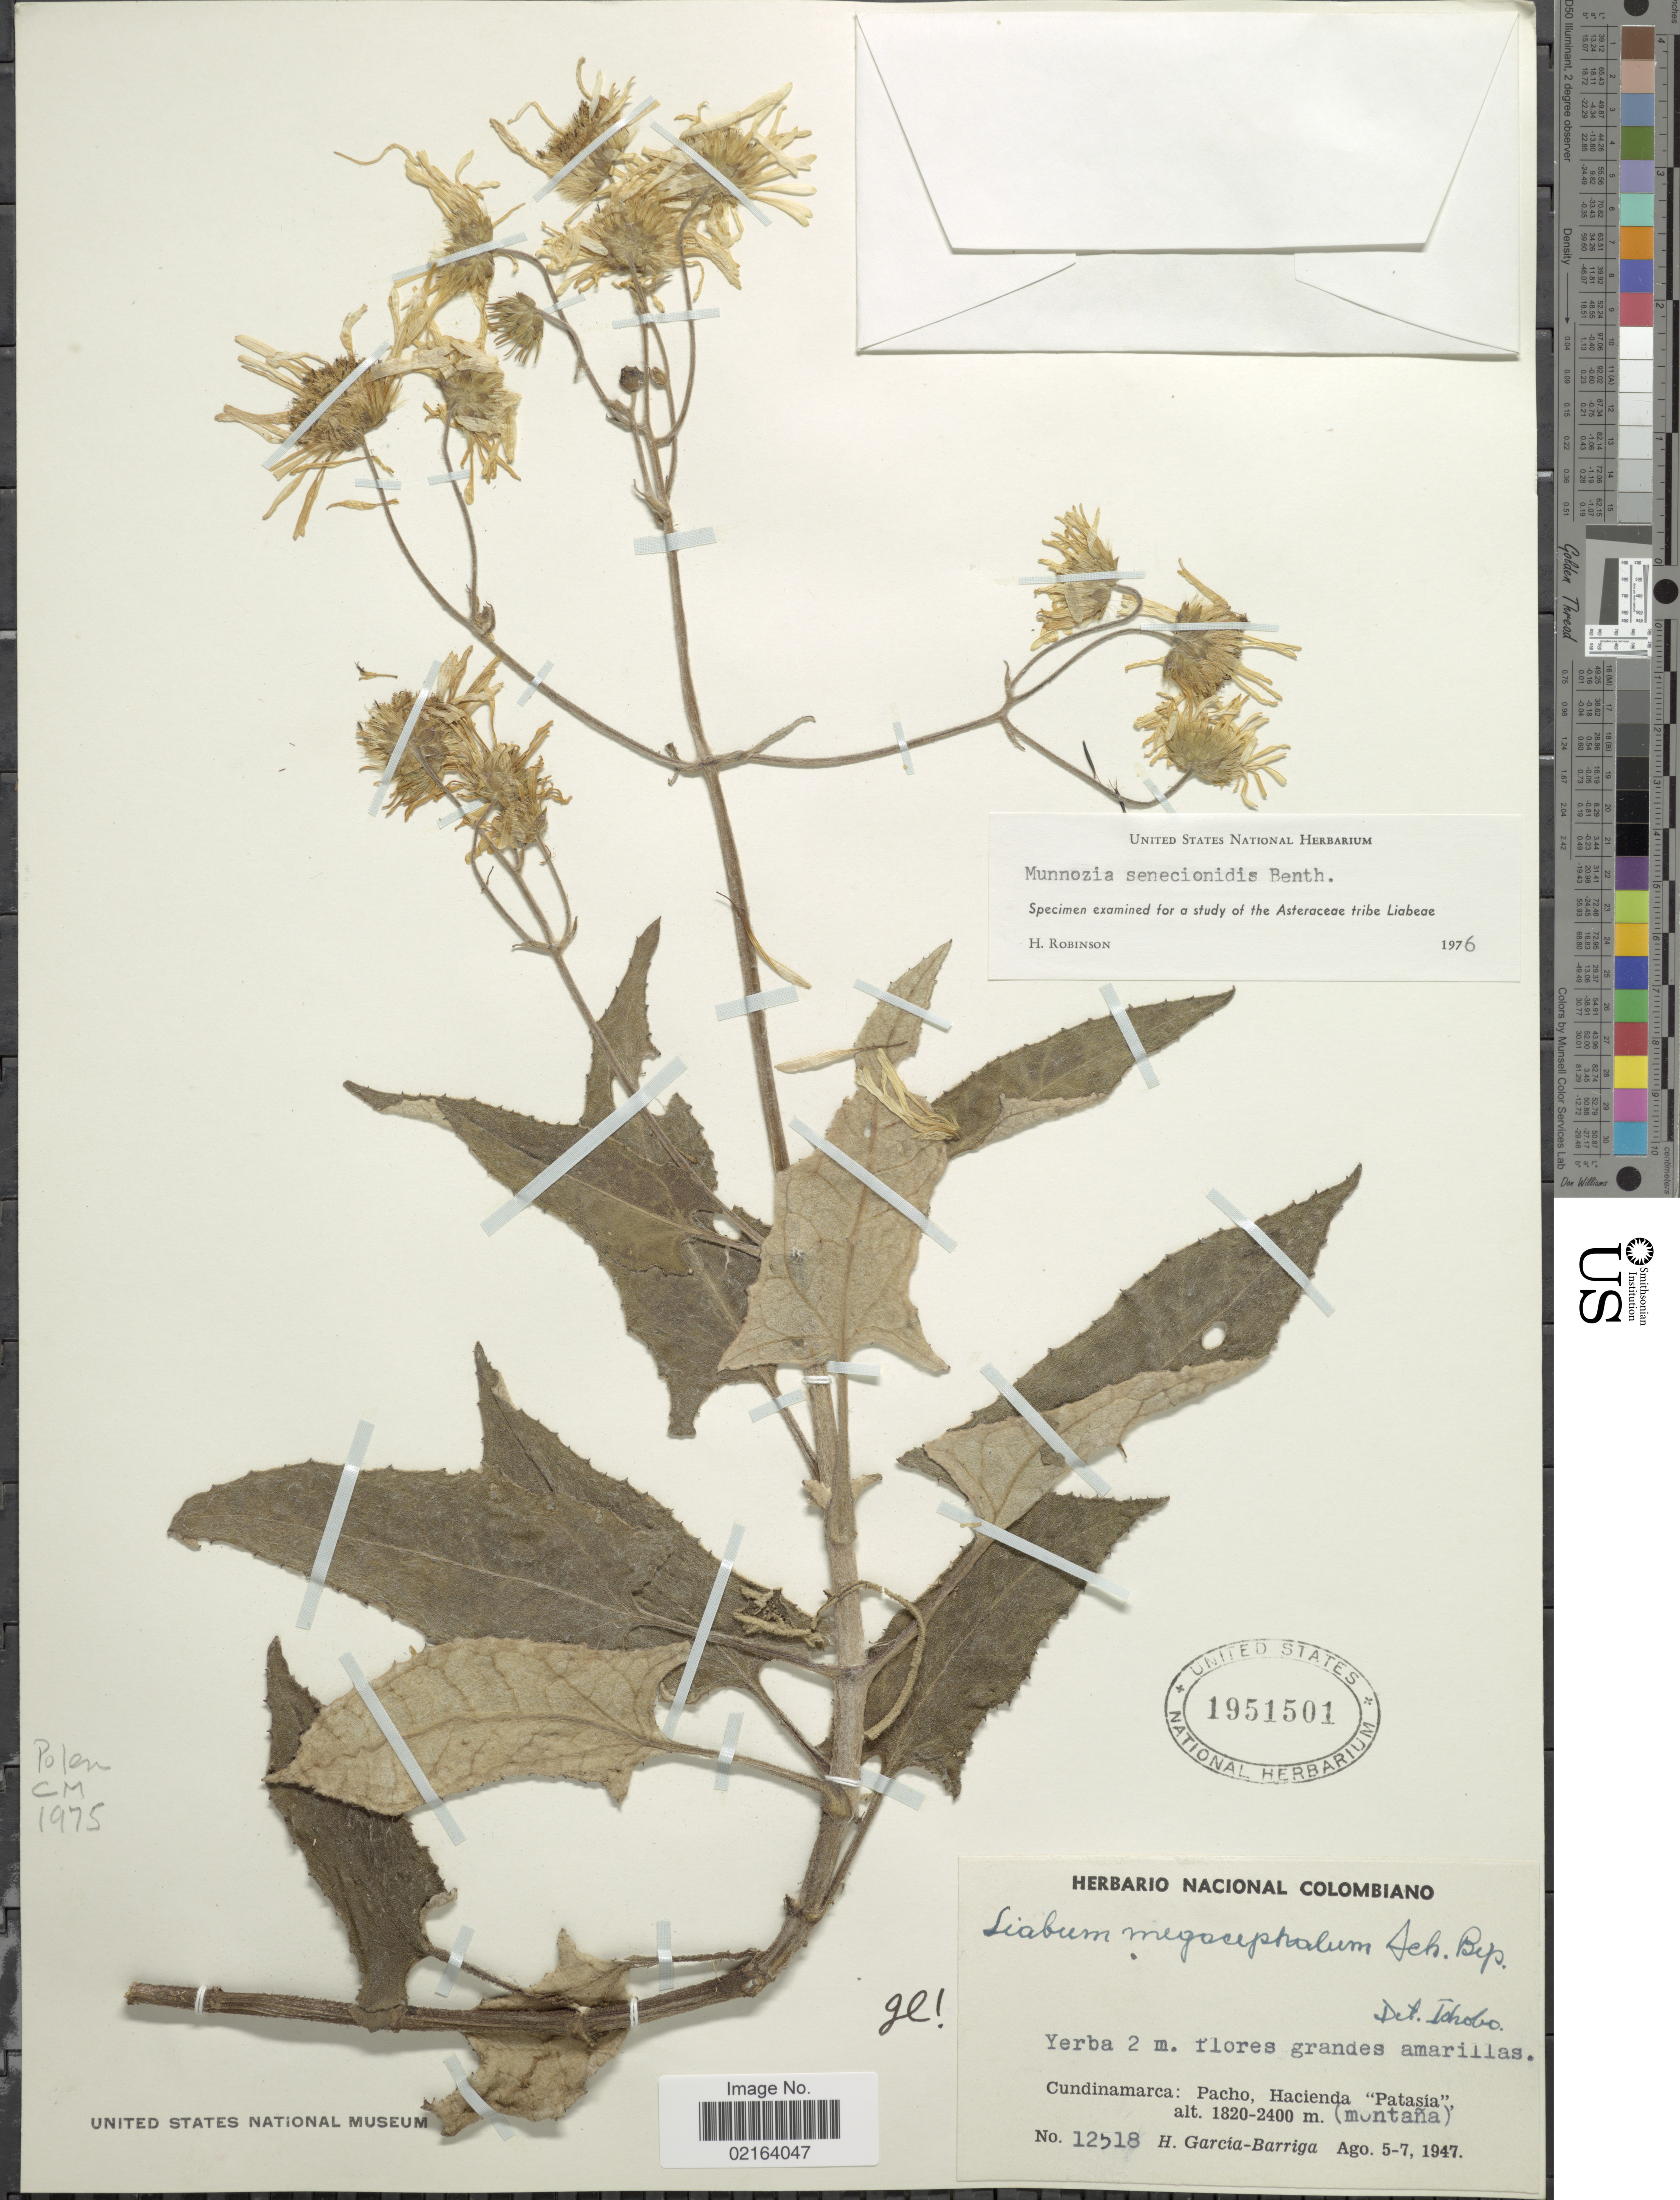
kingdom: Plantae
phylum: Tracheophyta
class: Magnoliopsida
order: Asterales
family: Asteraceae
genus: Munnozia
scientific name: Munnozia senecionidis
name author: Benth.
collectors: H. García Barriga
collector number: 12518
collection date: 1947-08-05/1947-08-07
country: Colombia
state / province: Cundinamarca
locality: Cundinamarca: Pacho, Hacienda, Patasia (Montana)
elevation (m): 1820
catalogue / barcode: US 1951501